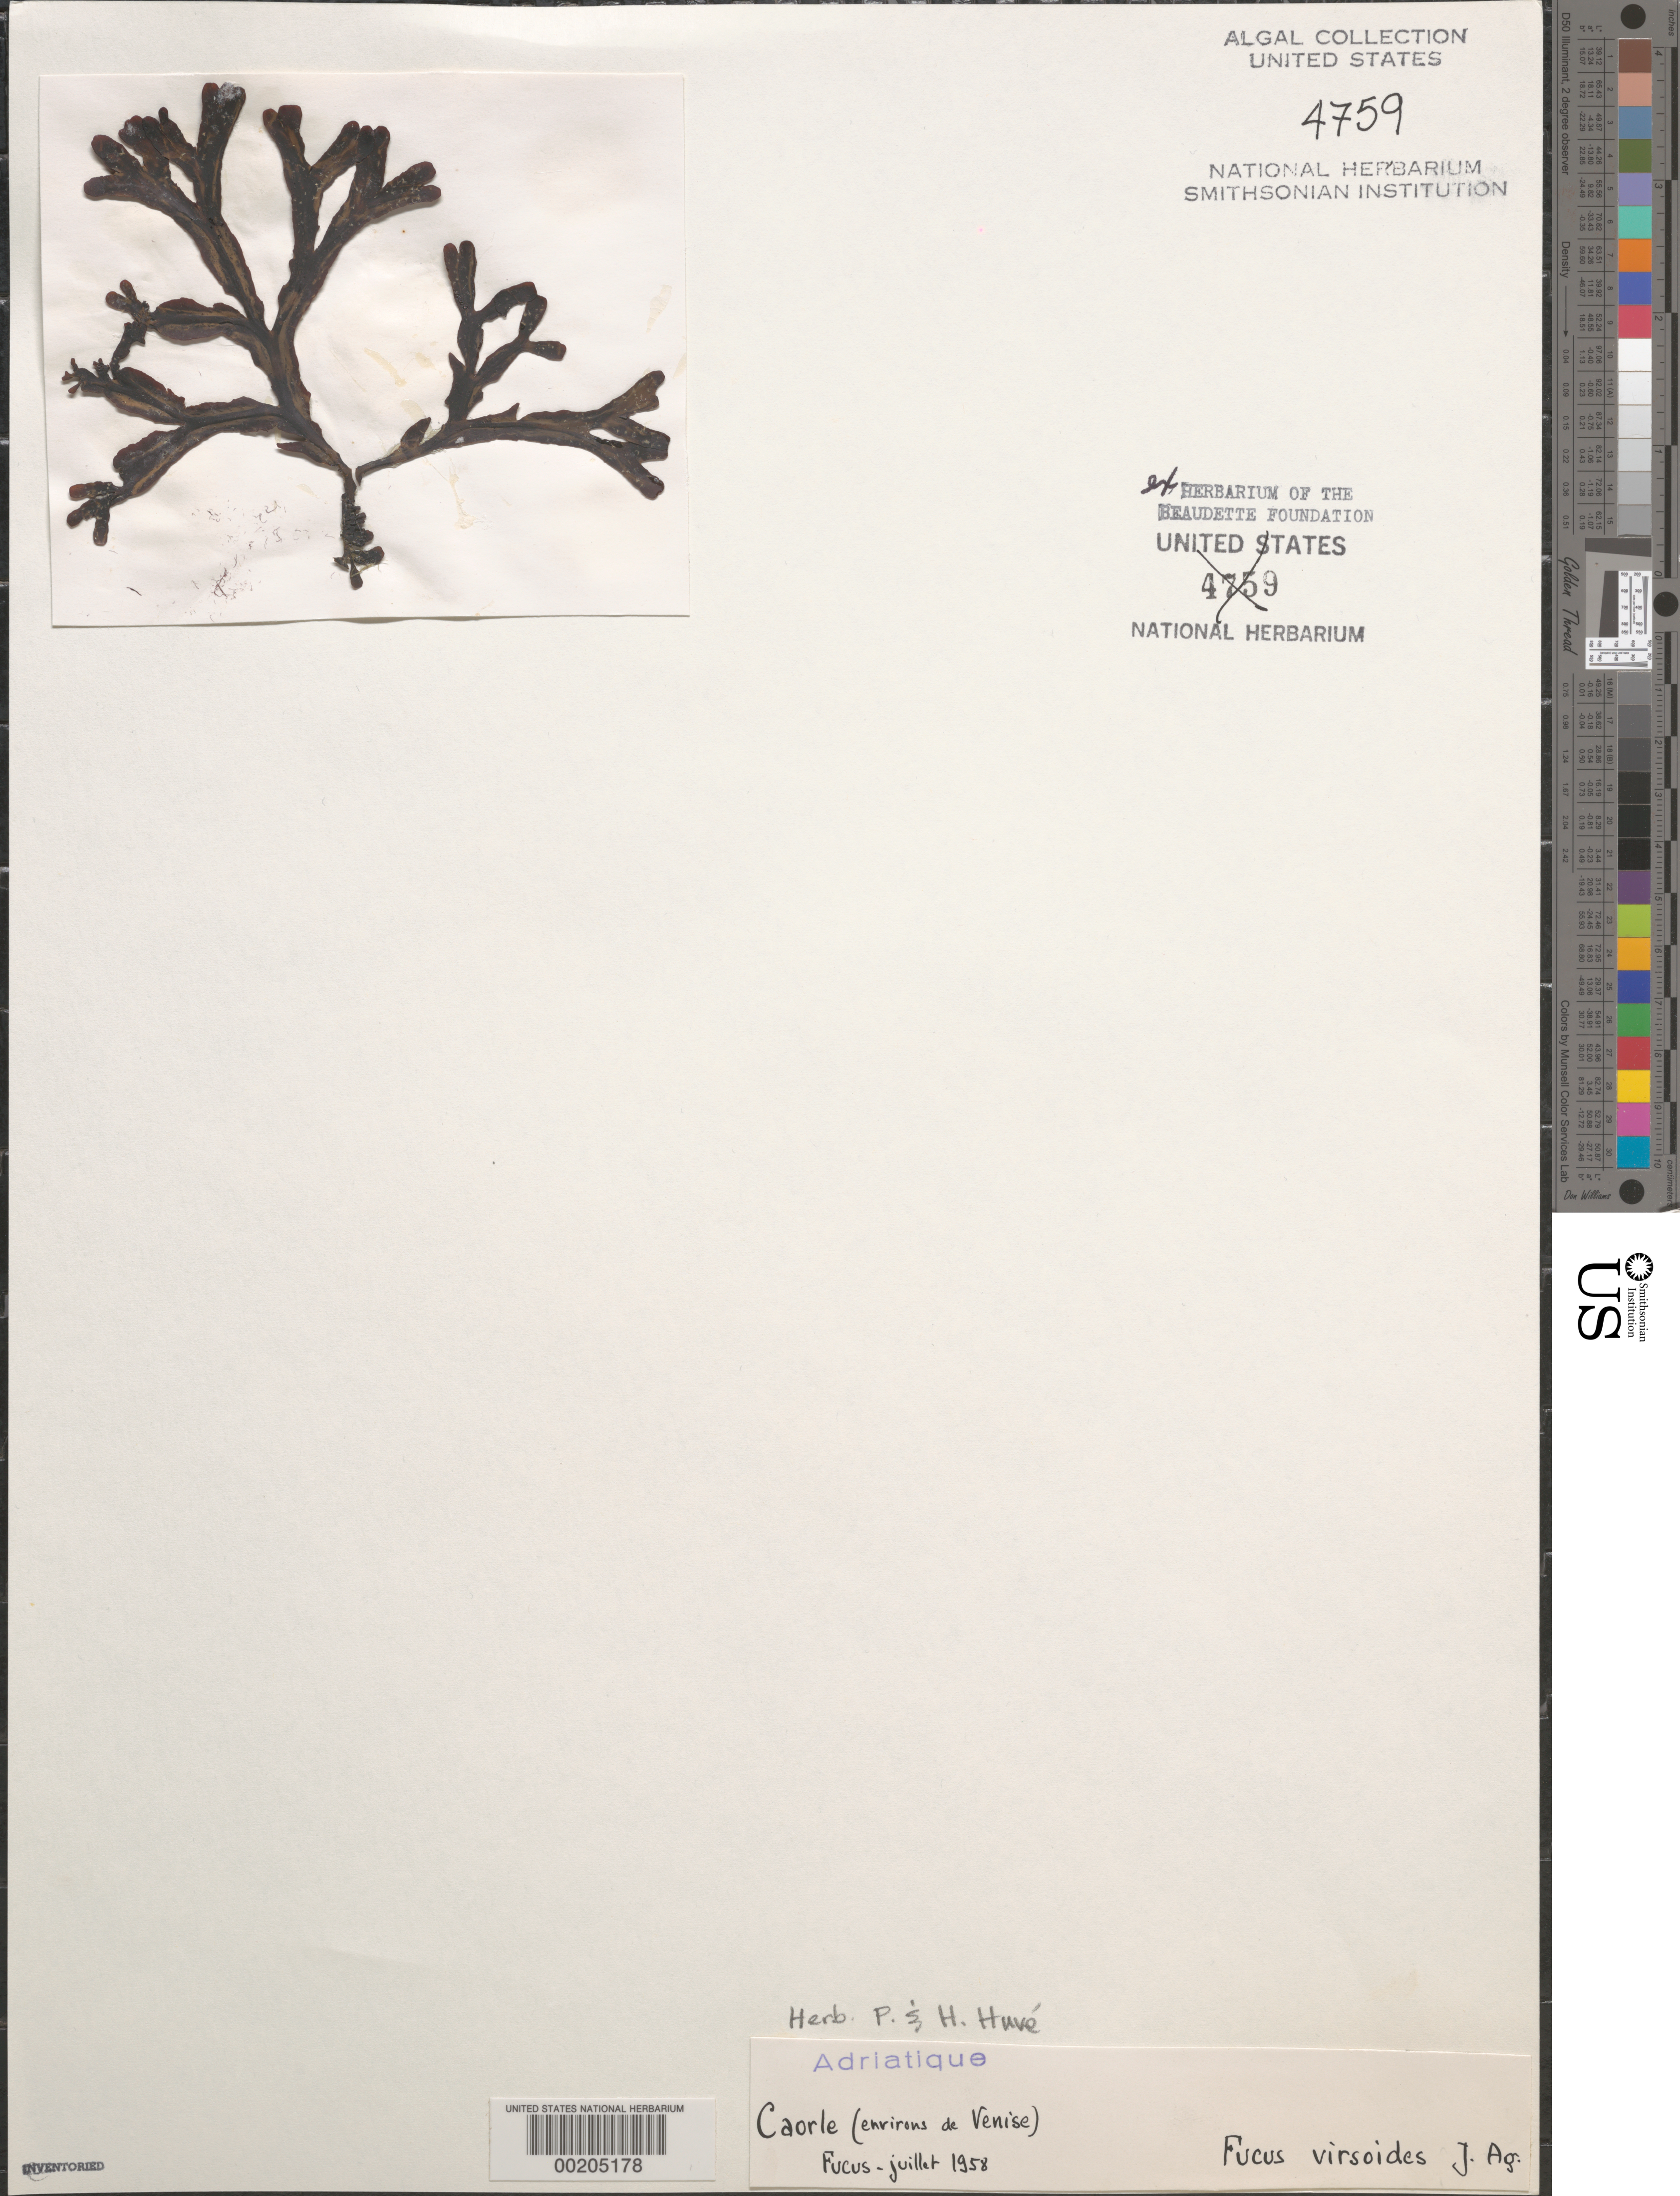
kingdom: Chromista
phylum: Ochrophyta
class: Phaeophyceae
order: Fucales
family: Fucaceae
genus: Fucus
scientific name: Fucus virsoides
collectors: P. Huve & H. Huve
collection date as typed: Jul 1958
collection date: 1958-07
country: Italy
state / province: Veneto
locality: Veneto. Caorle, venice area, adriatic sea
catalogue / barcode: US 4759